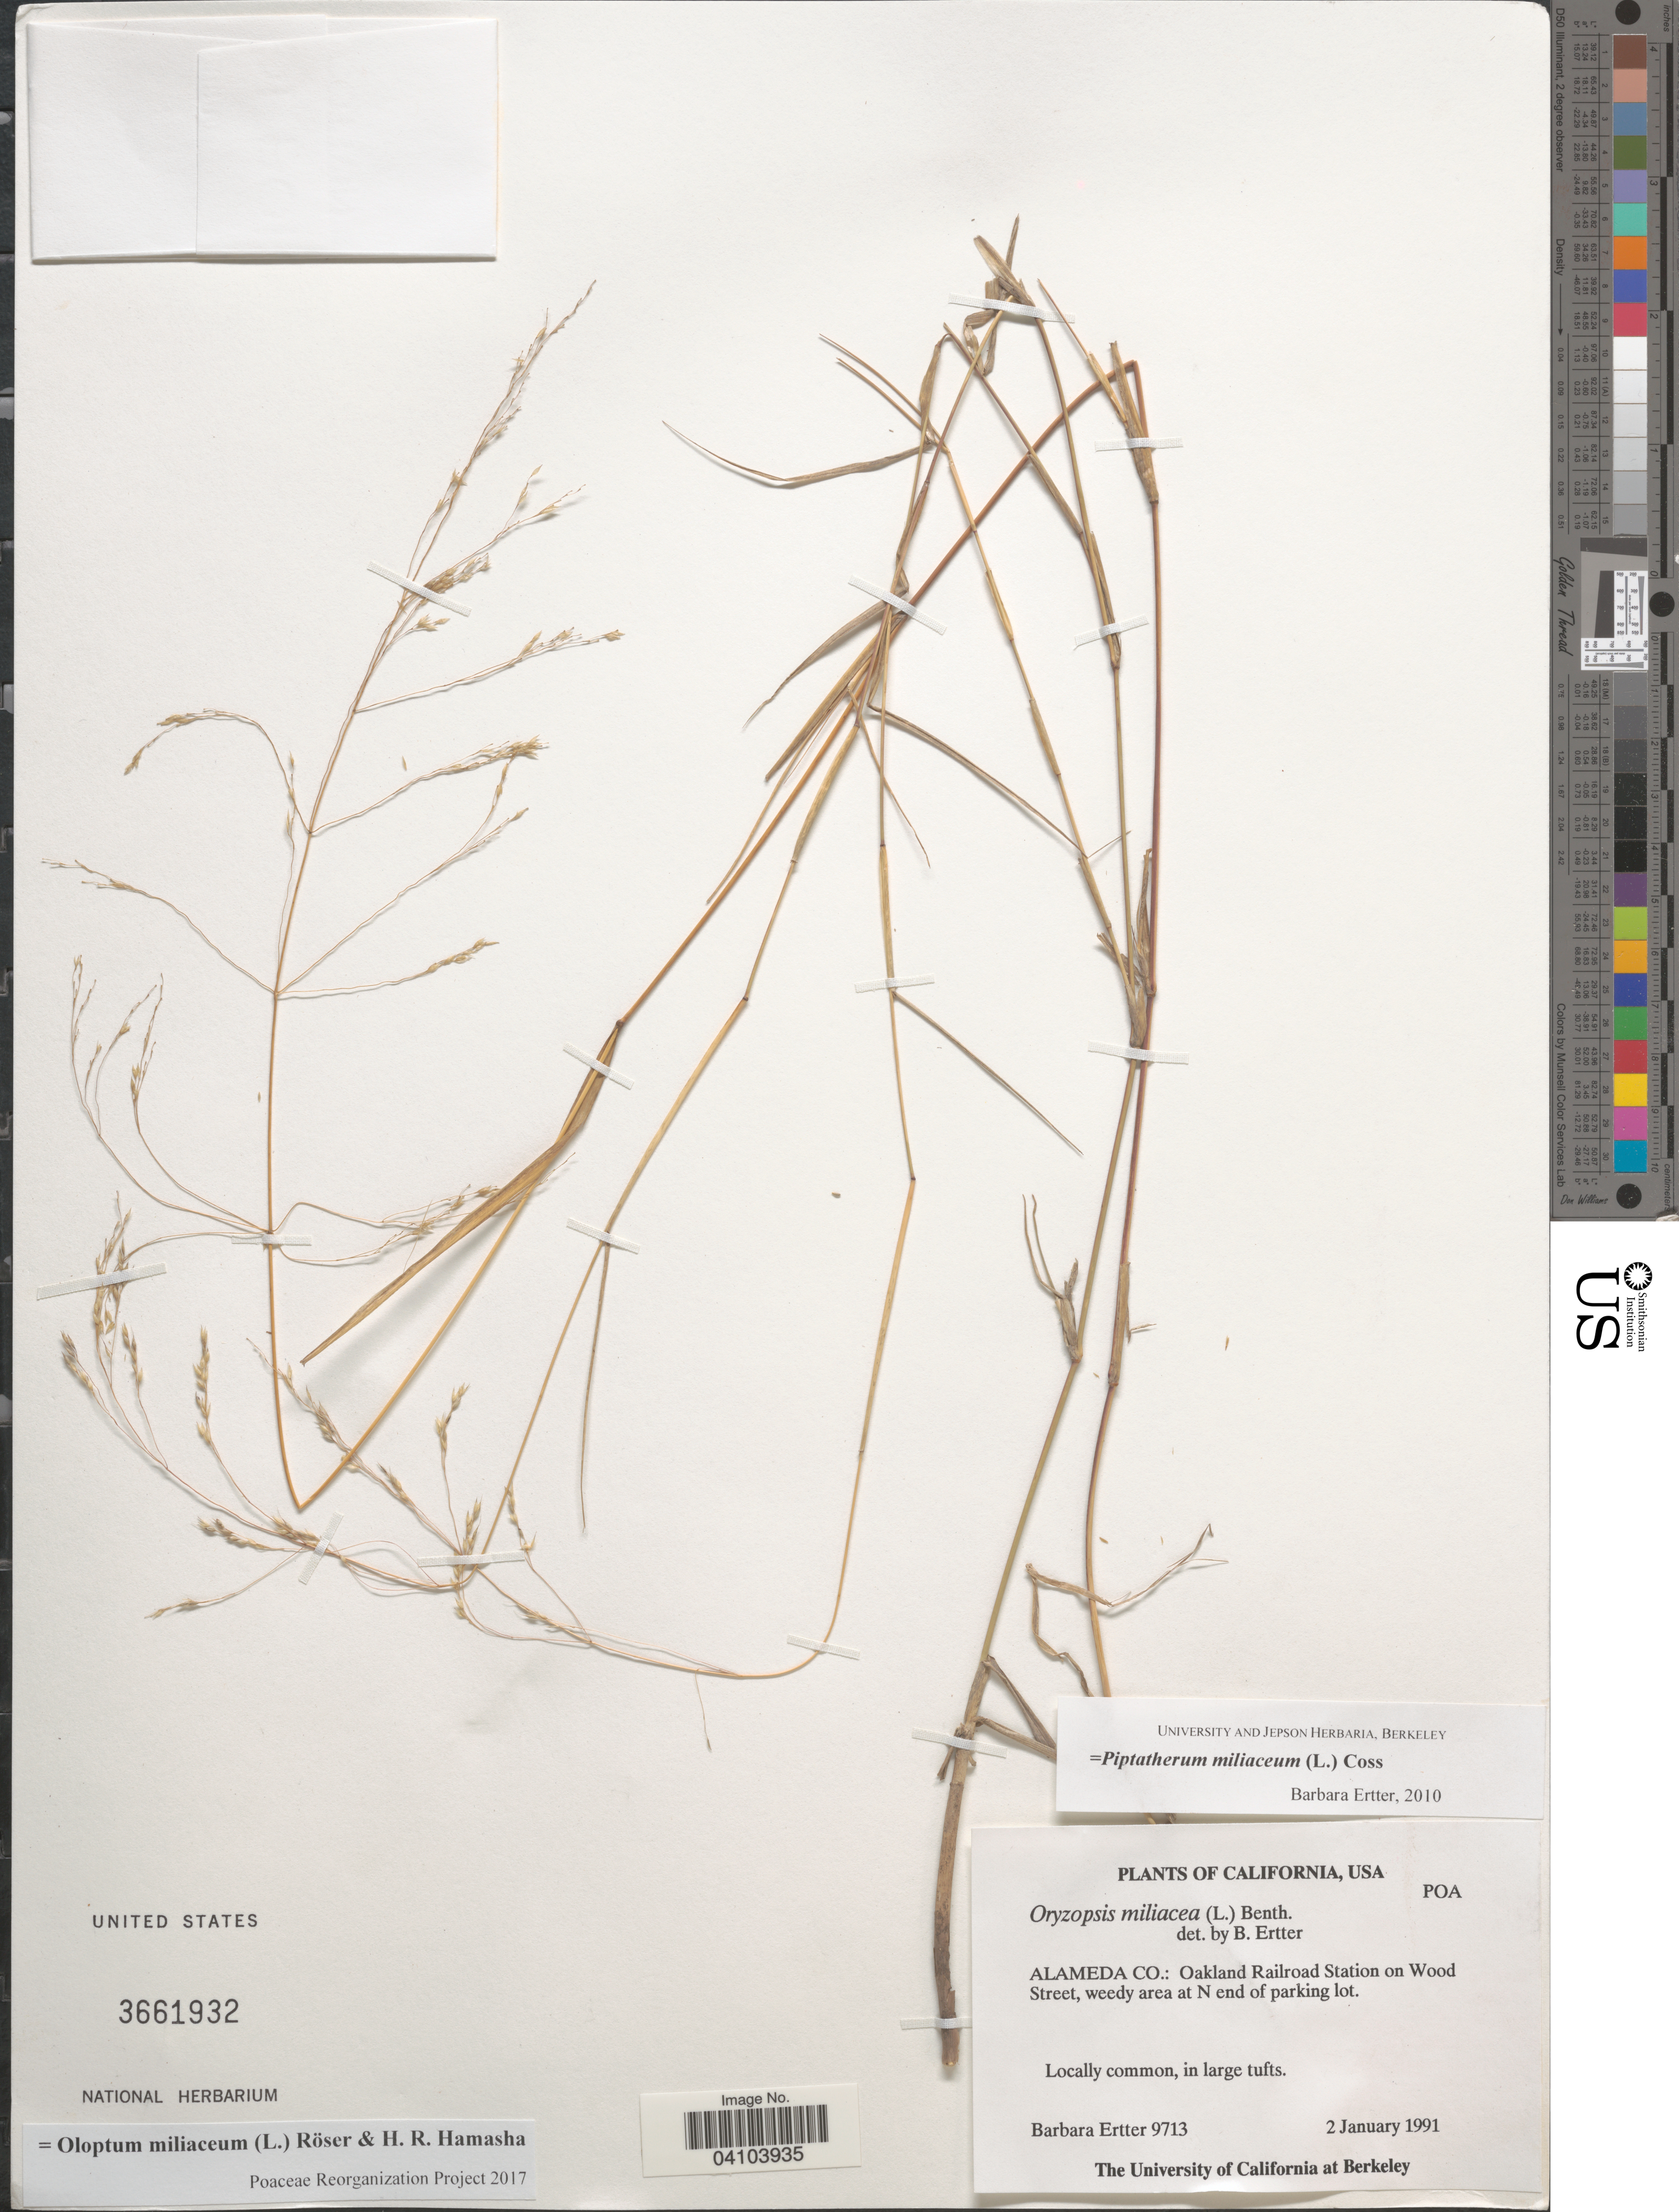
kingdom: Plantae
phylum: Tracheophyta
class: Liliopsida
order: Poales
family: Poaceae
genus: Oloptum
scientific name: Oloptum miliaceum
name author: Röser & H. R. Hamasha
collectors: B. Ertter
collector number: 9713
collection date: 1991-01-02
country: United States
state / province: California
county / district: Alameda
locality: Alameda Co.: Oakland Railroad Station on Wood Street, weedy area at N end of parking lot.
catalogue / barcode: US 3661932